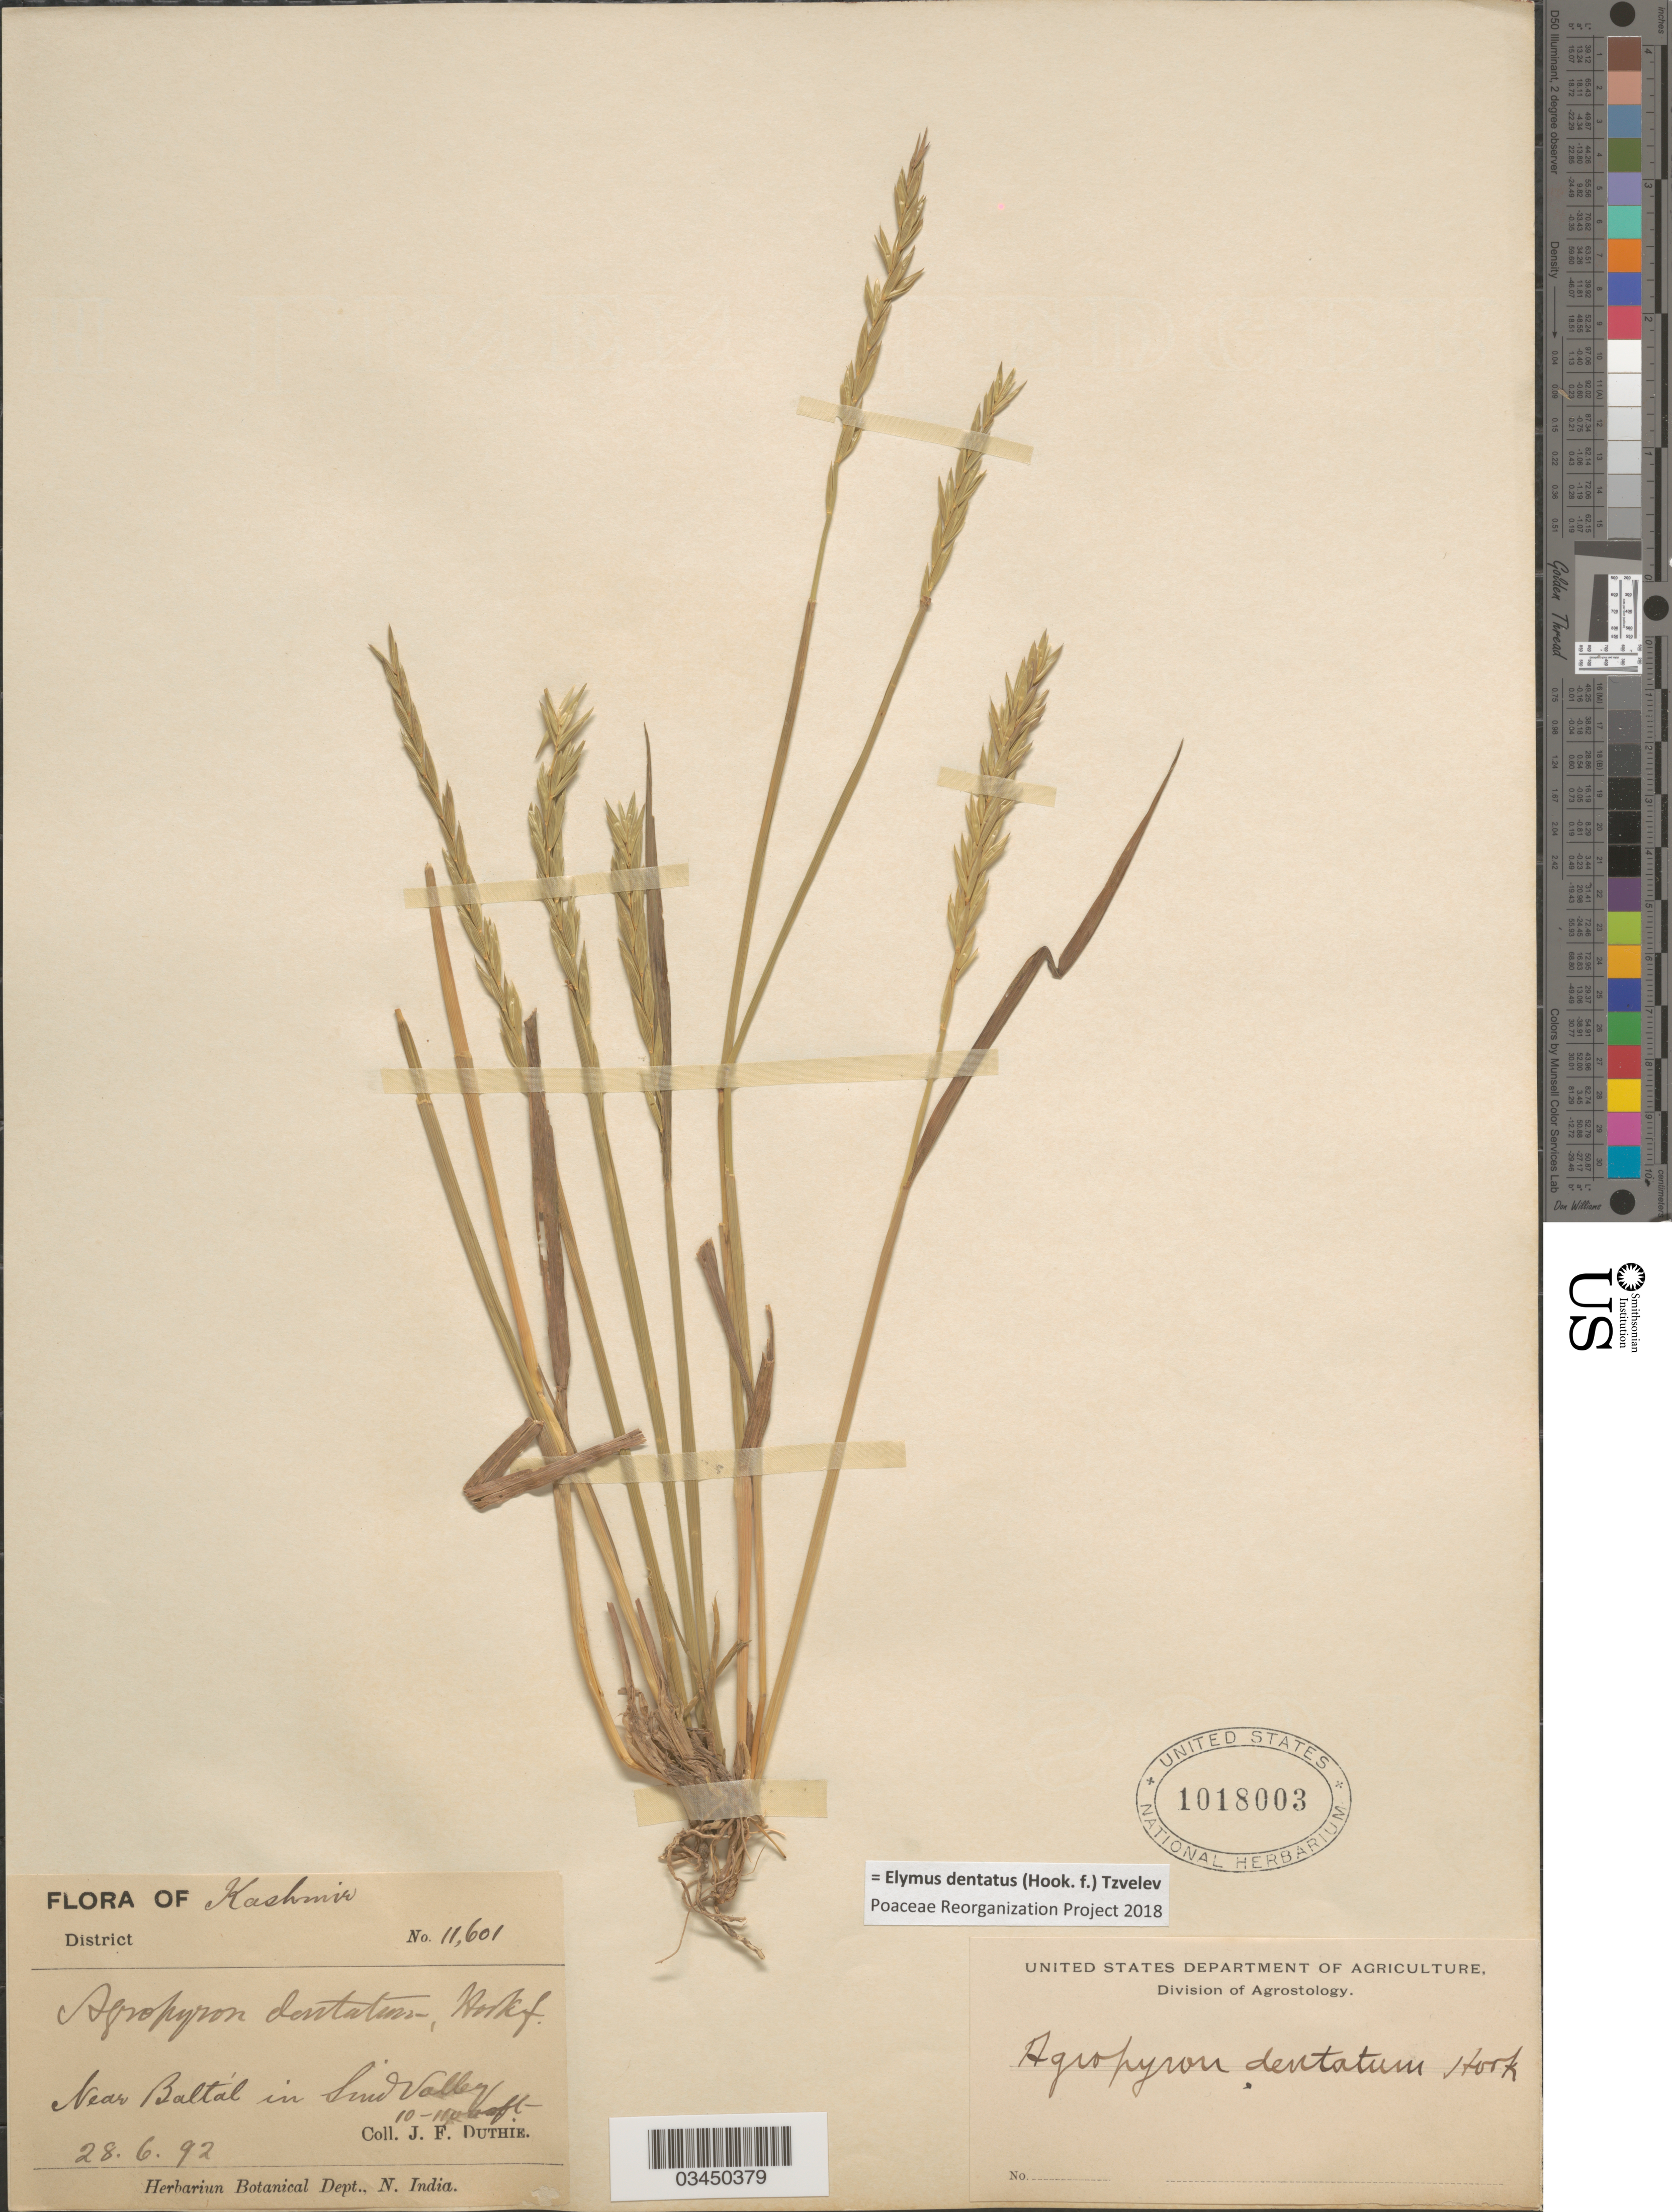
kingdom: Plantae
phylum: Tracheophyta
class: Liliopsida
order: Poales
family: Poaceae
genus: Elymus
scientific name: Elymus dentatus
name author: (Hook. f.) Tzvelev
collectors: J. F. Duthie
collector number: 11601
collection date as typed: Transcribed d/m/y: 28/6/92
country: India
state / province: Jammu and Kashmir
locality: Kashmir. Near Baltal in Sind Valley.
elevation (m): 3048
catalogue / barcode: US 1018003